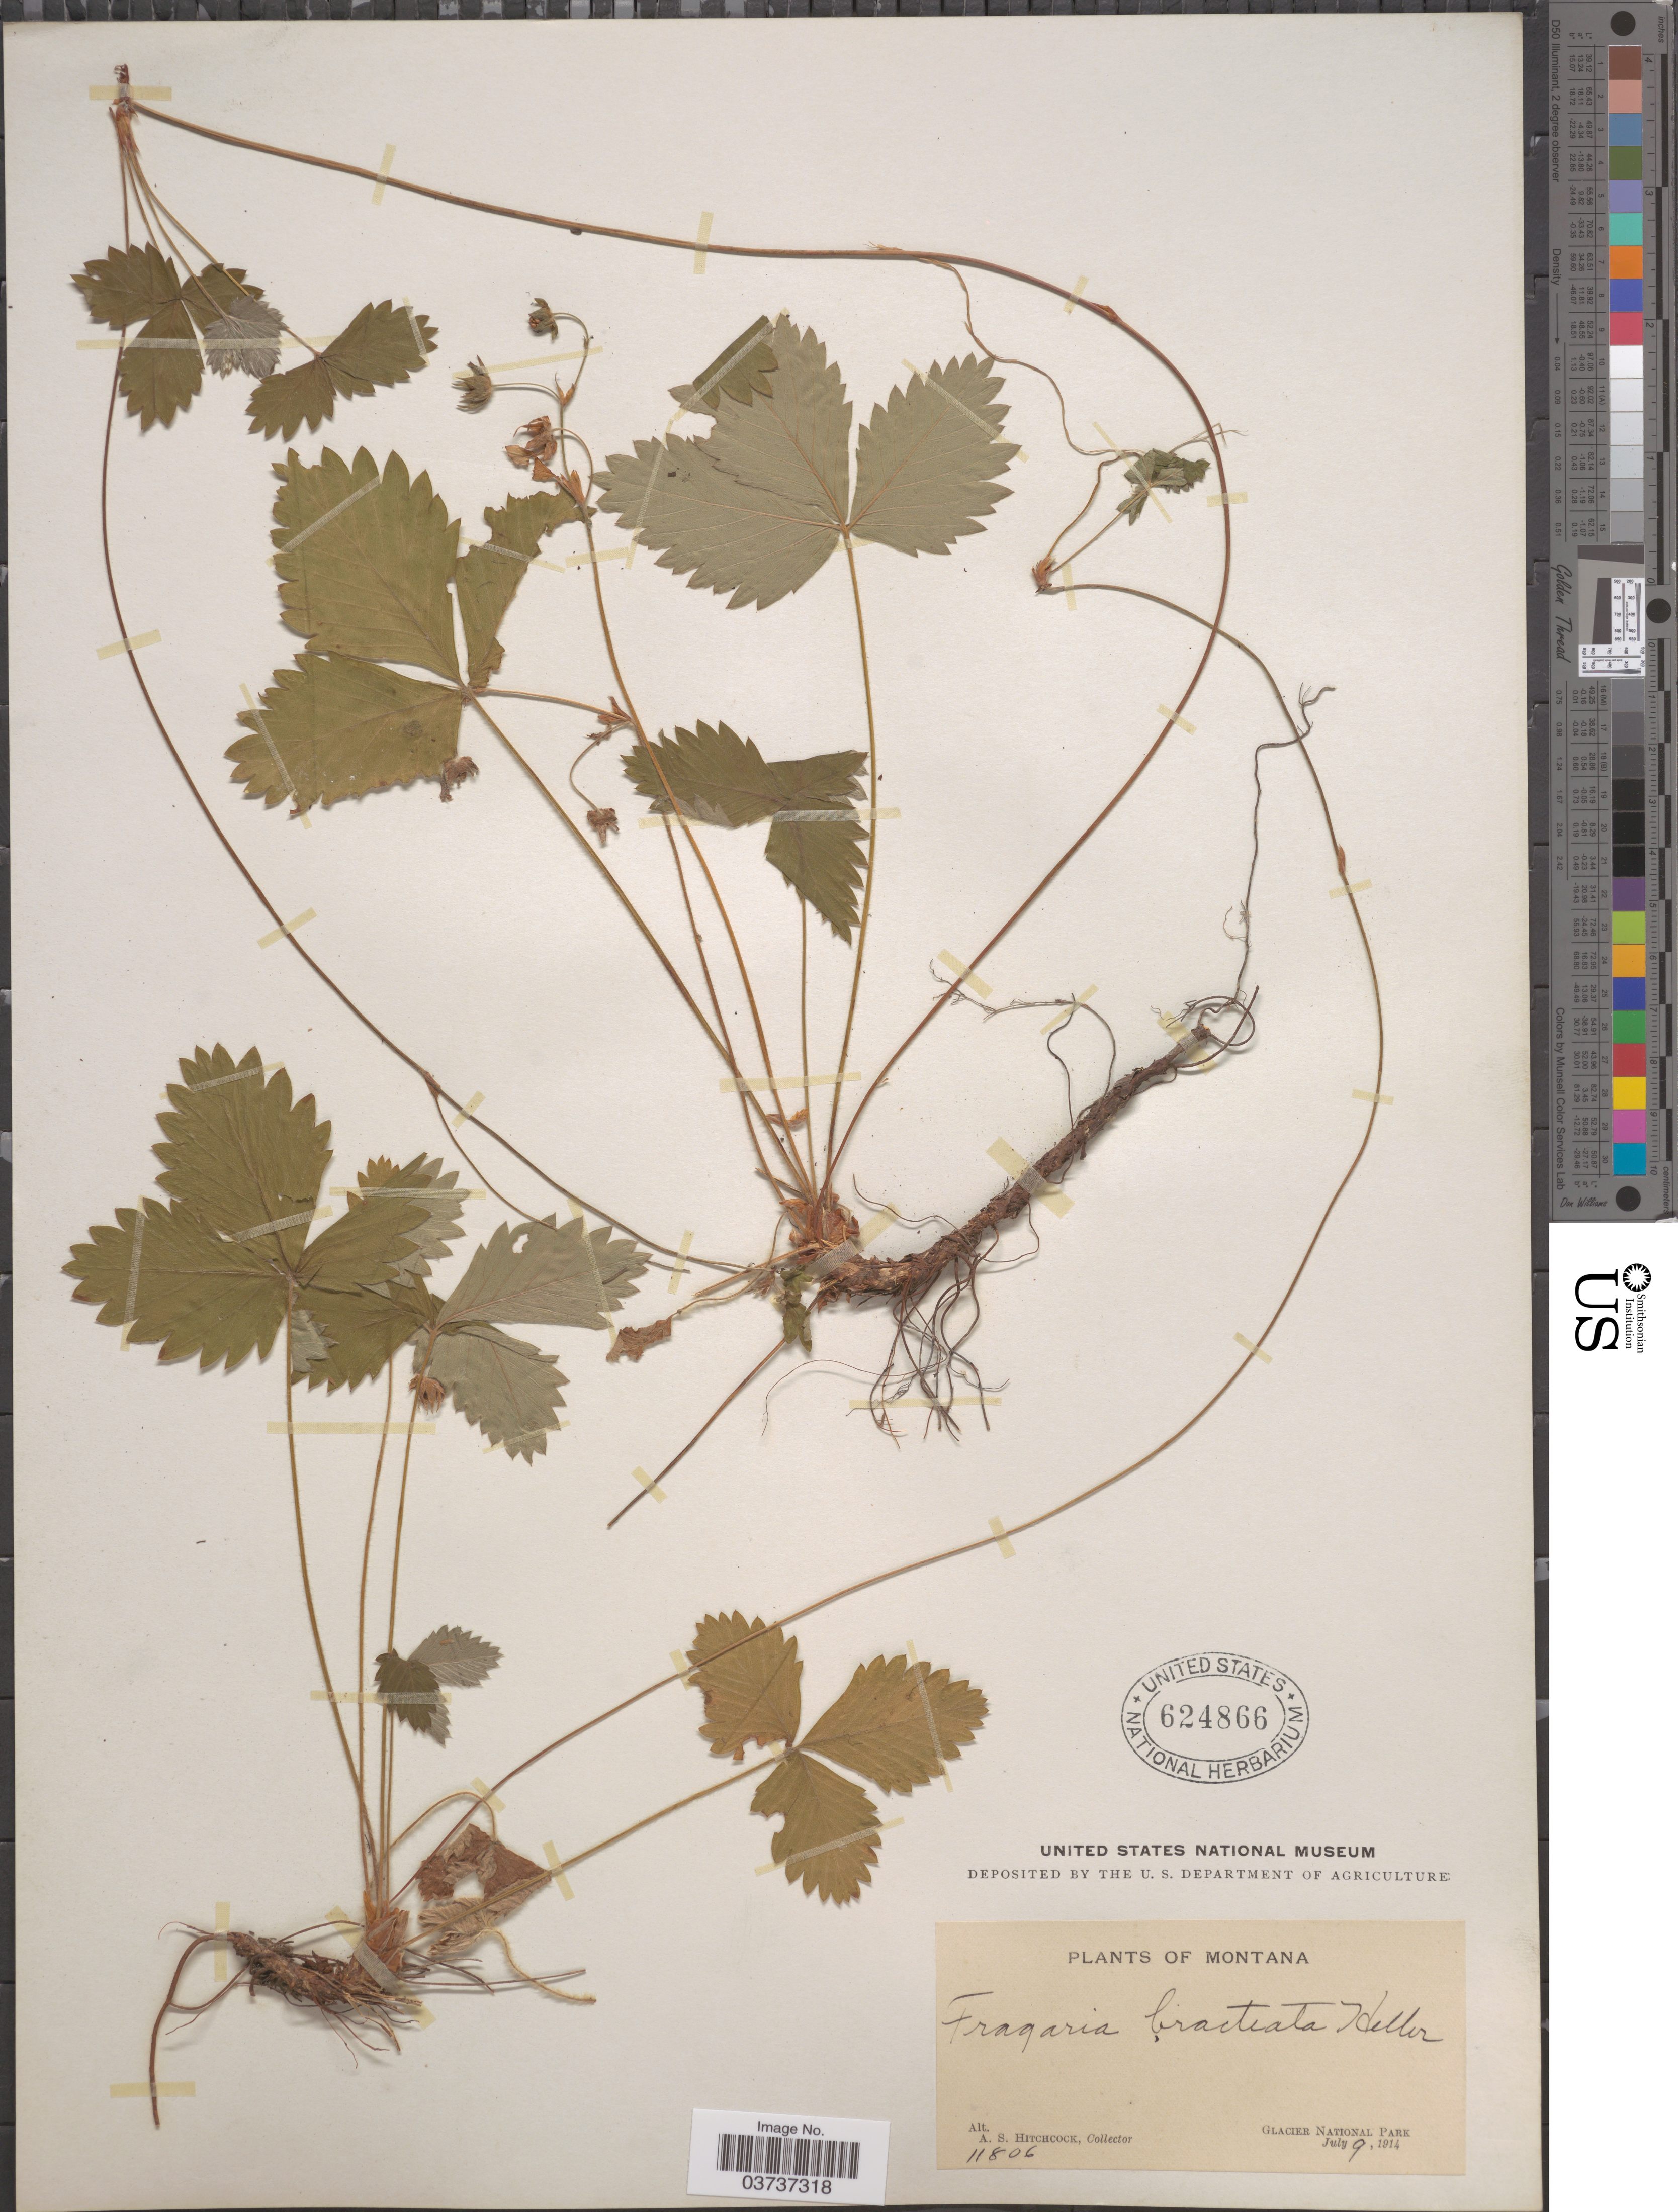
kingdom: Plantae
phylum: Tracheophyta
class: Magnoliopsida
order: Rosales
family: Rosaceae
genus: Fragaria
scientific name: Fragaria vesca subsp. bracteata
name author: L.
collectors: A. S. Hitchcock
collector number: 11806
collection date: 1914-07-09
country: United States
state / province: Montana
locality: Glacier National Park.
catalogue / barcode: US 624866